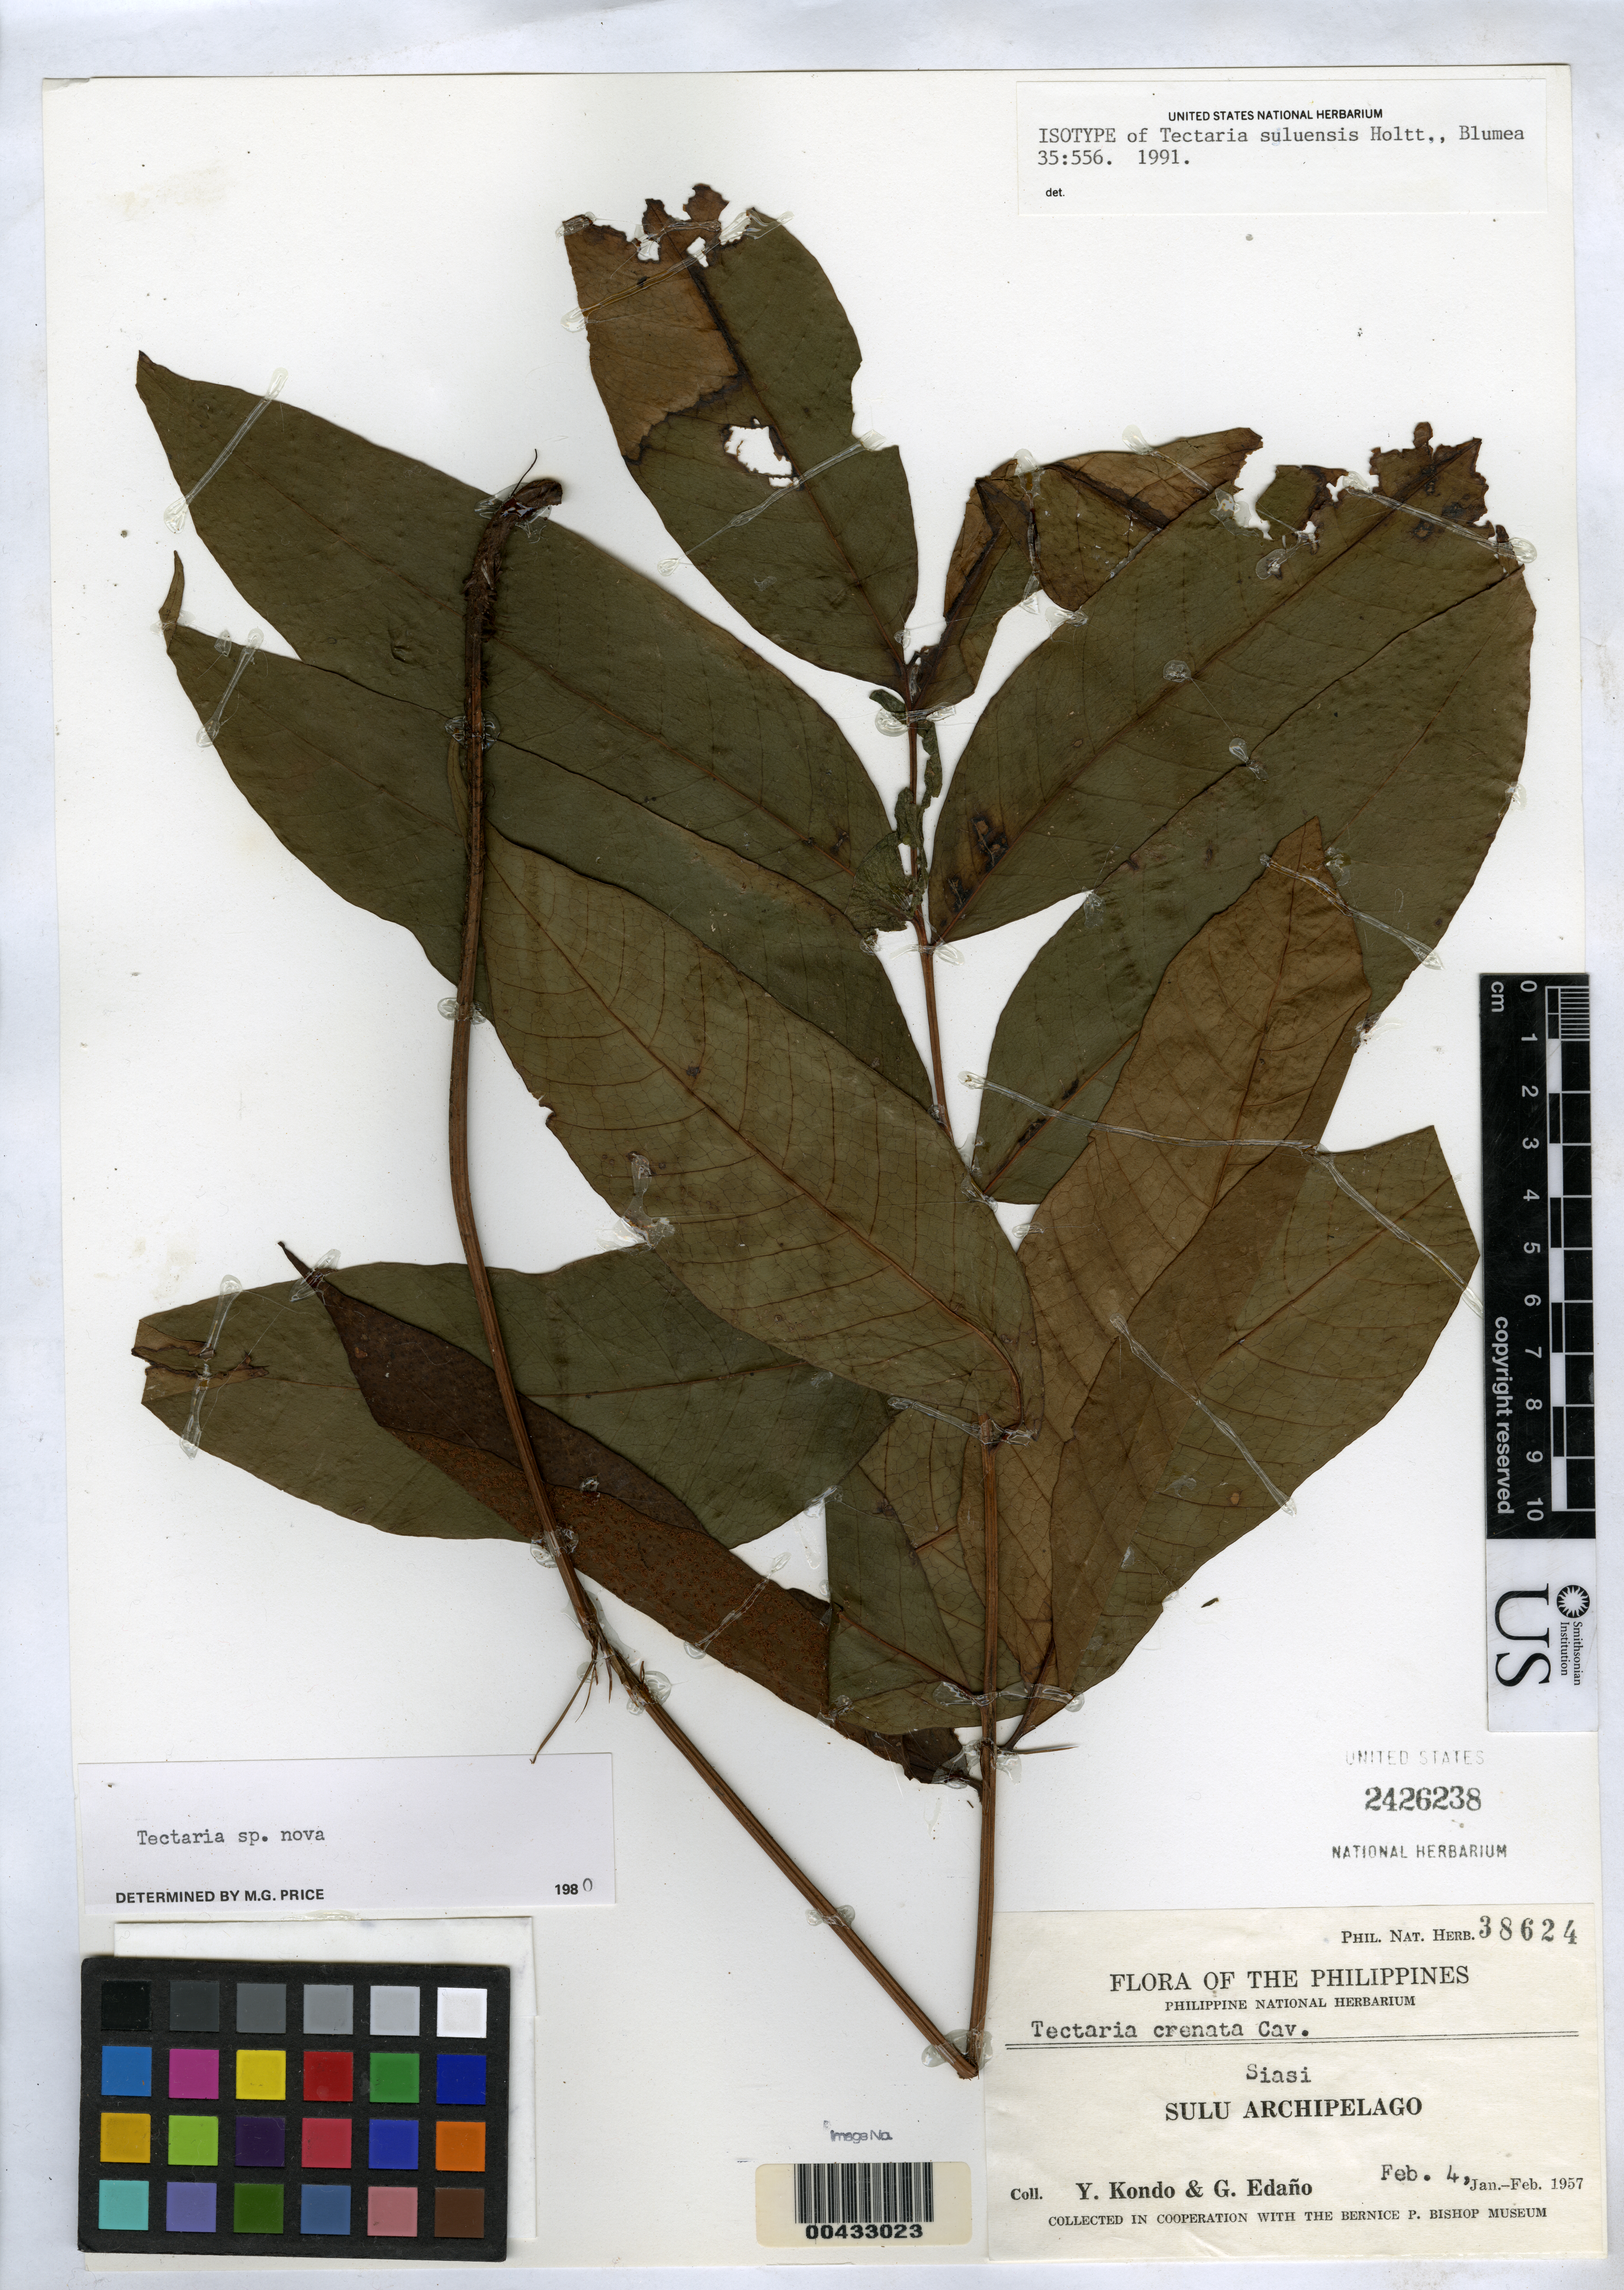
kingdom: Plantae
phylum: Tracheophyta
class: Polypodiopsida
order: Polypodiales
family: Tectariaceae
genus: Tectaria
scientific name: Tectaria suluensis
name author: Holttum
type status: Isotype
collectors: Y. Kondo & G. E. Edaño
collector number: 38624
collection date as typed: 04 Feb 1957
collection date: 1957-02-04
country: Philippines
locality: Siasi. [Sulu Archipelago]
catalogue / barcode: US 2426238